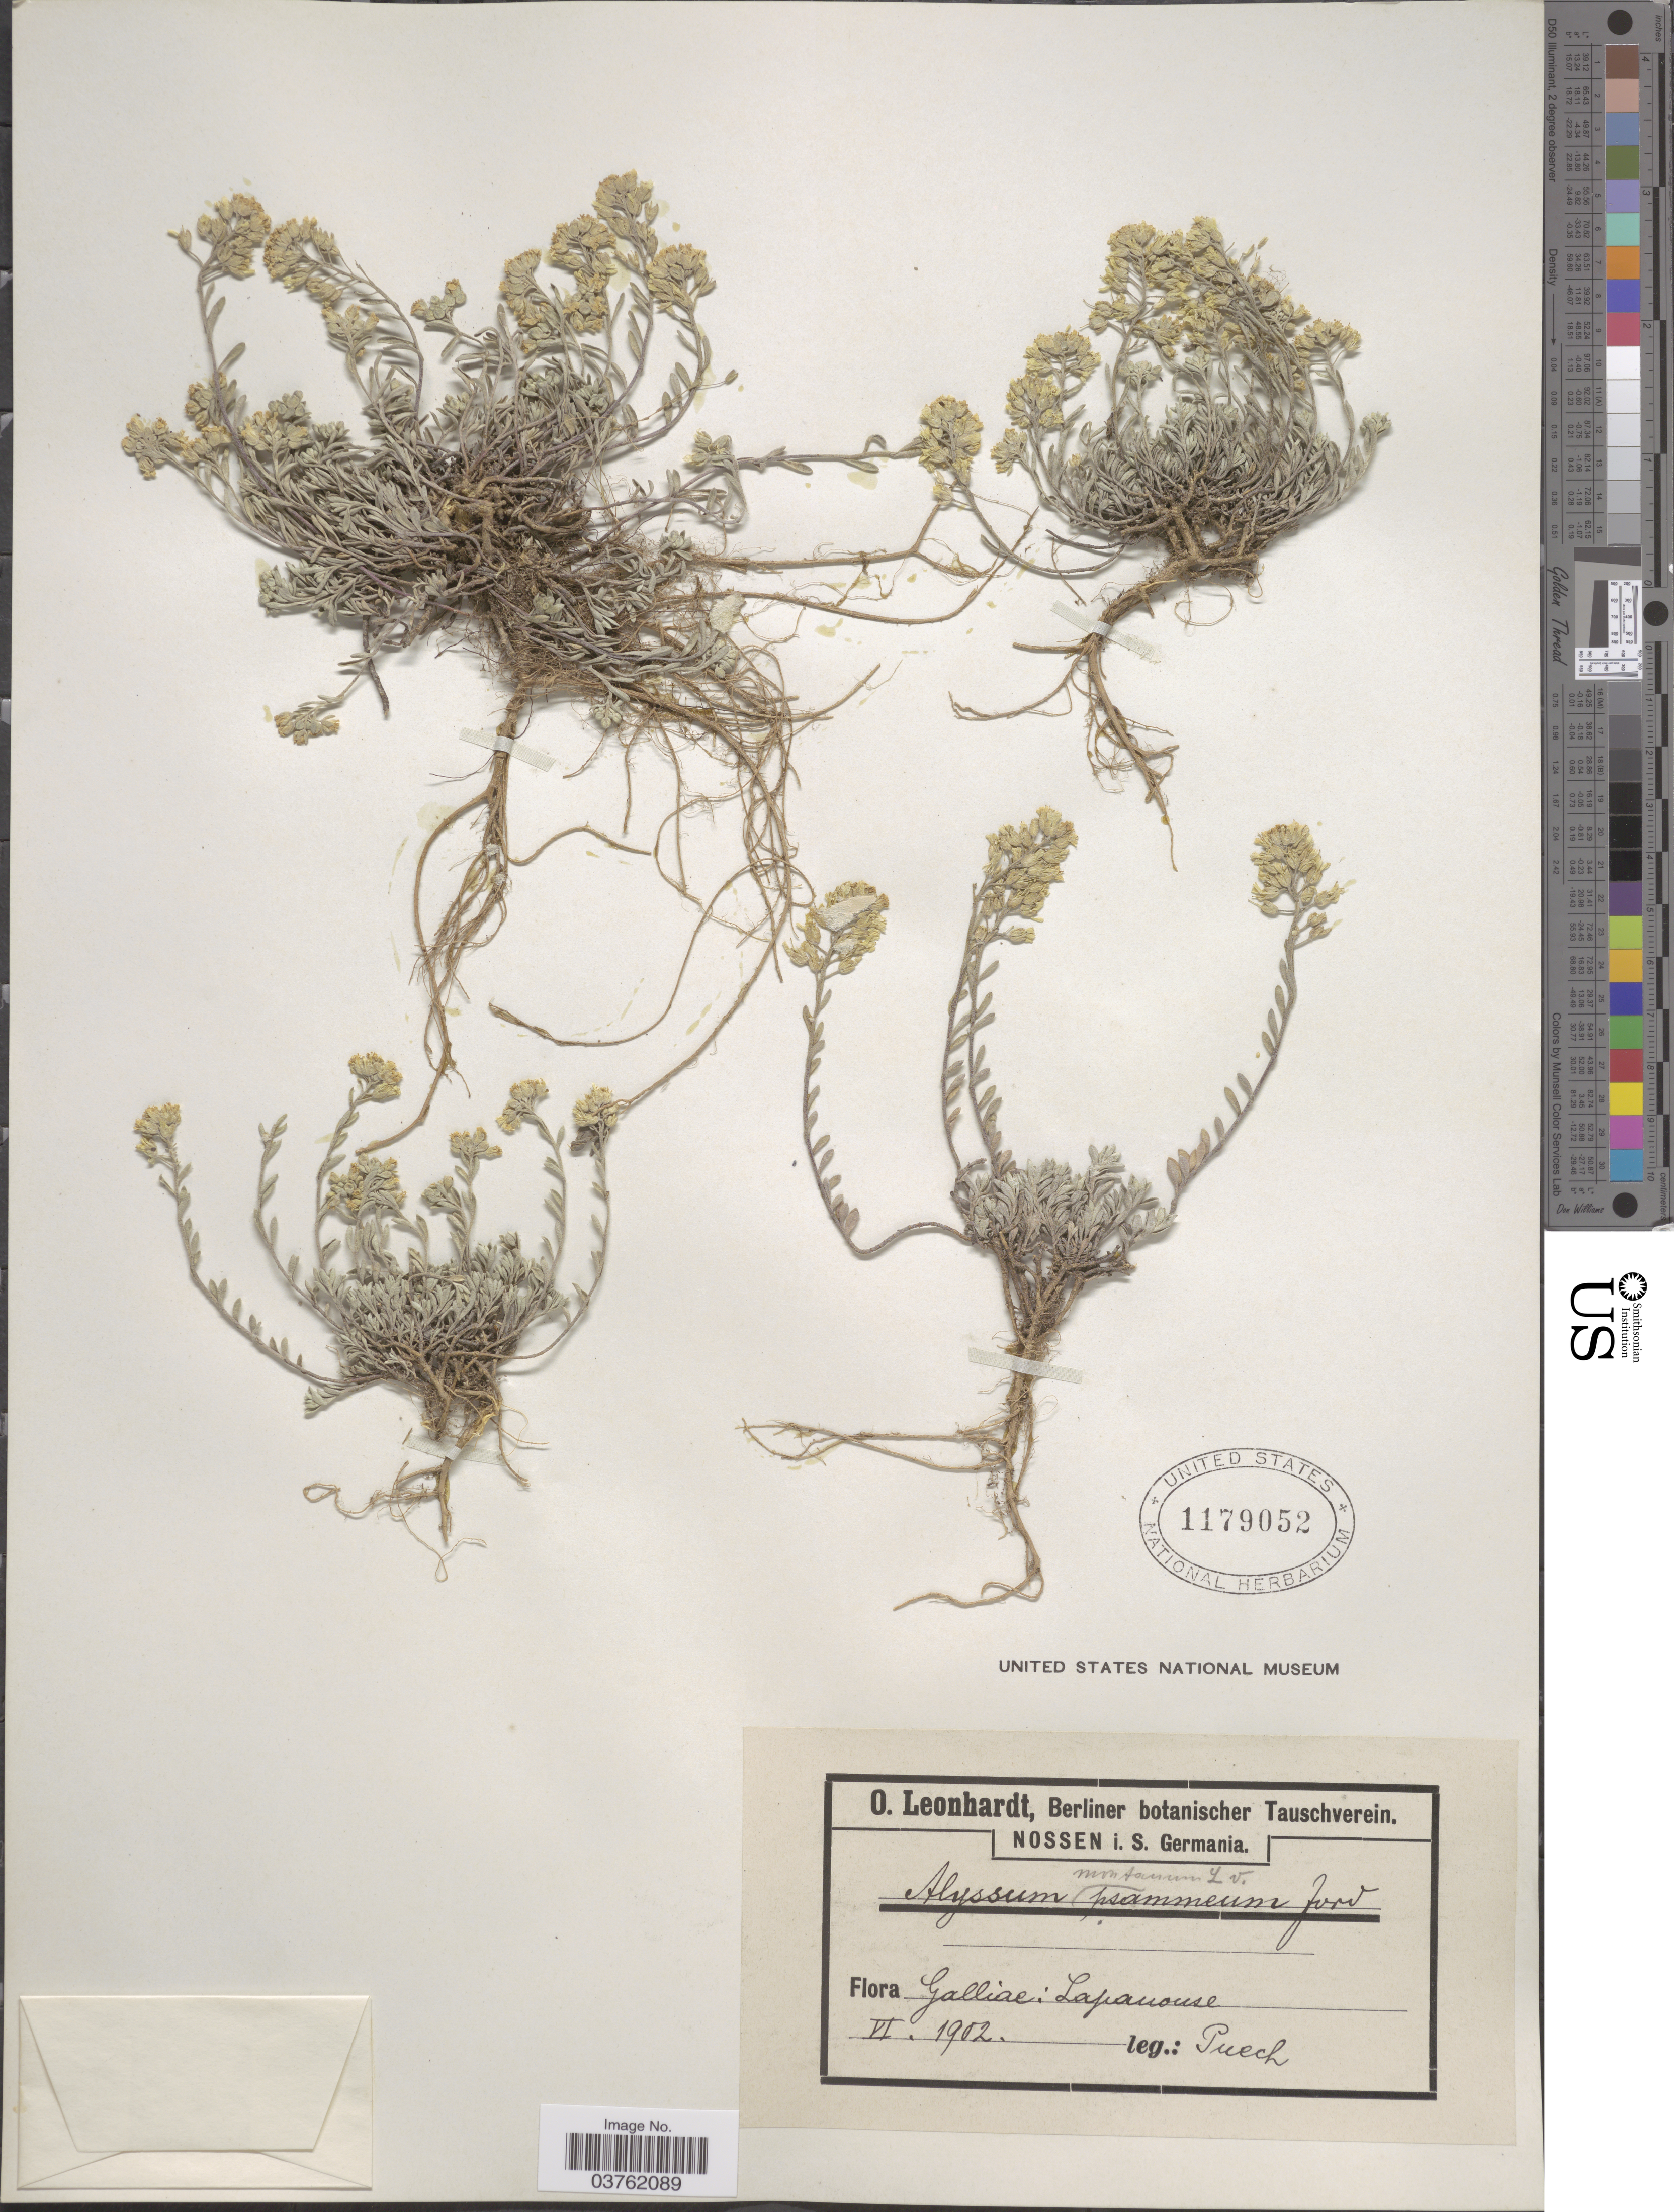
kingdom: Plantae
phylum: Tracheophyta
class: Magnoliopsida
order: Brassicales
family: Brassicaceae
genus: Alyssum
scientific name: Alyssum montanum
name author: L.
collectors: Puech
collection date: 1902-06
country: France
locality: Galliae: Lapanouse.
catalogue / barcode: US 1179052